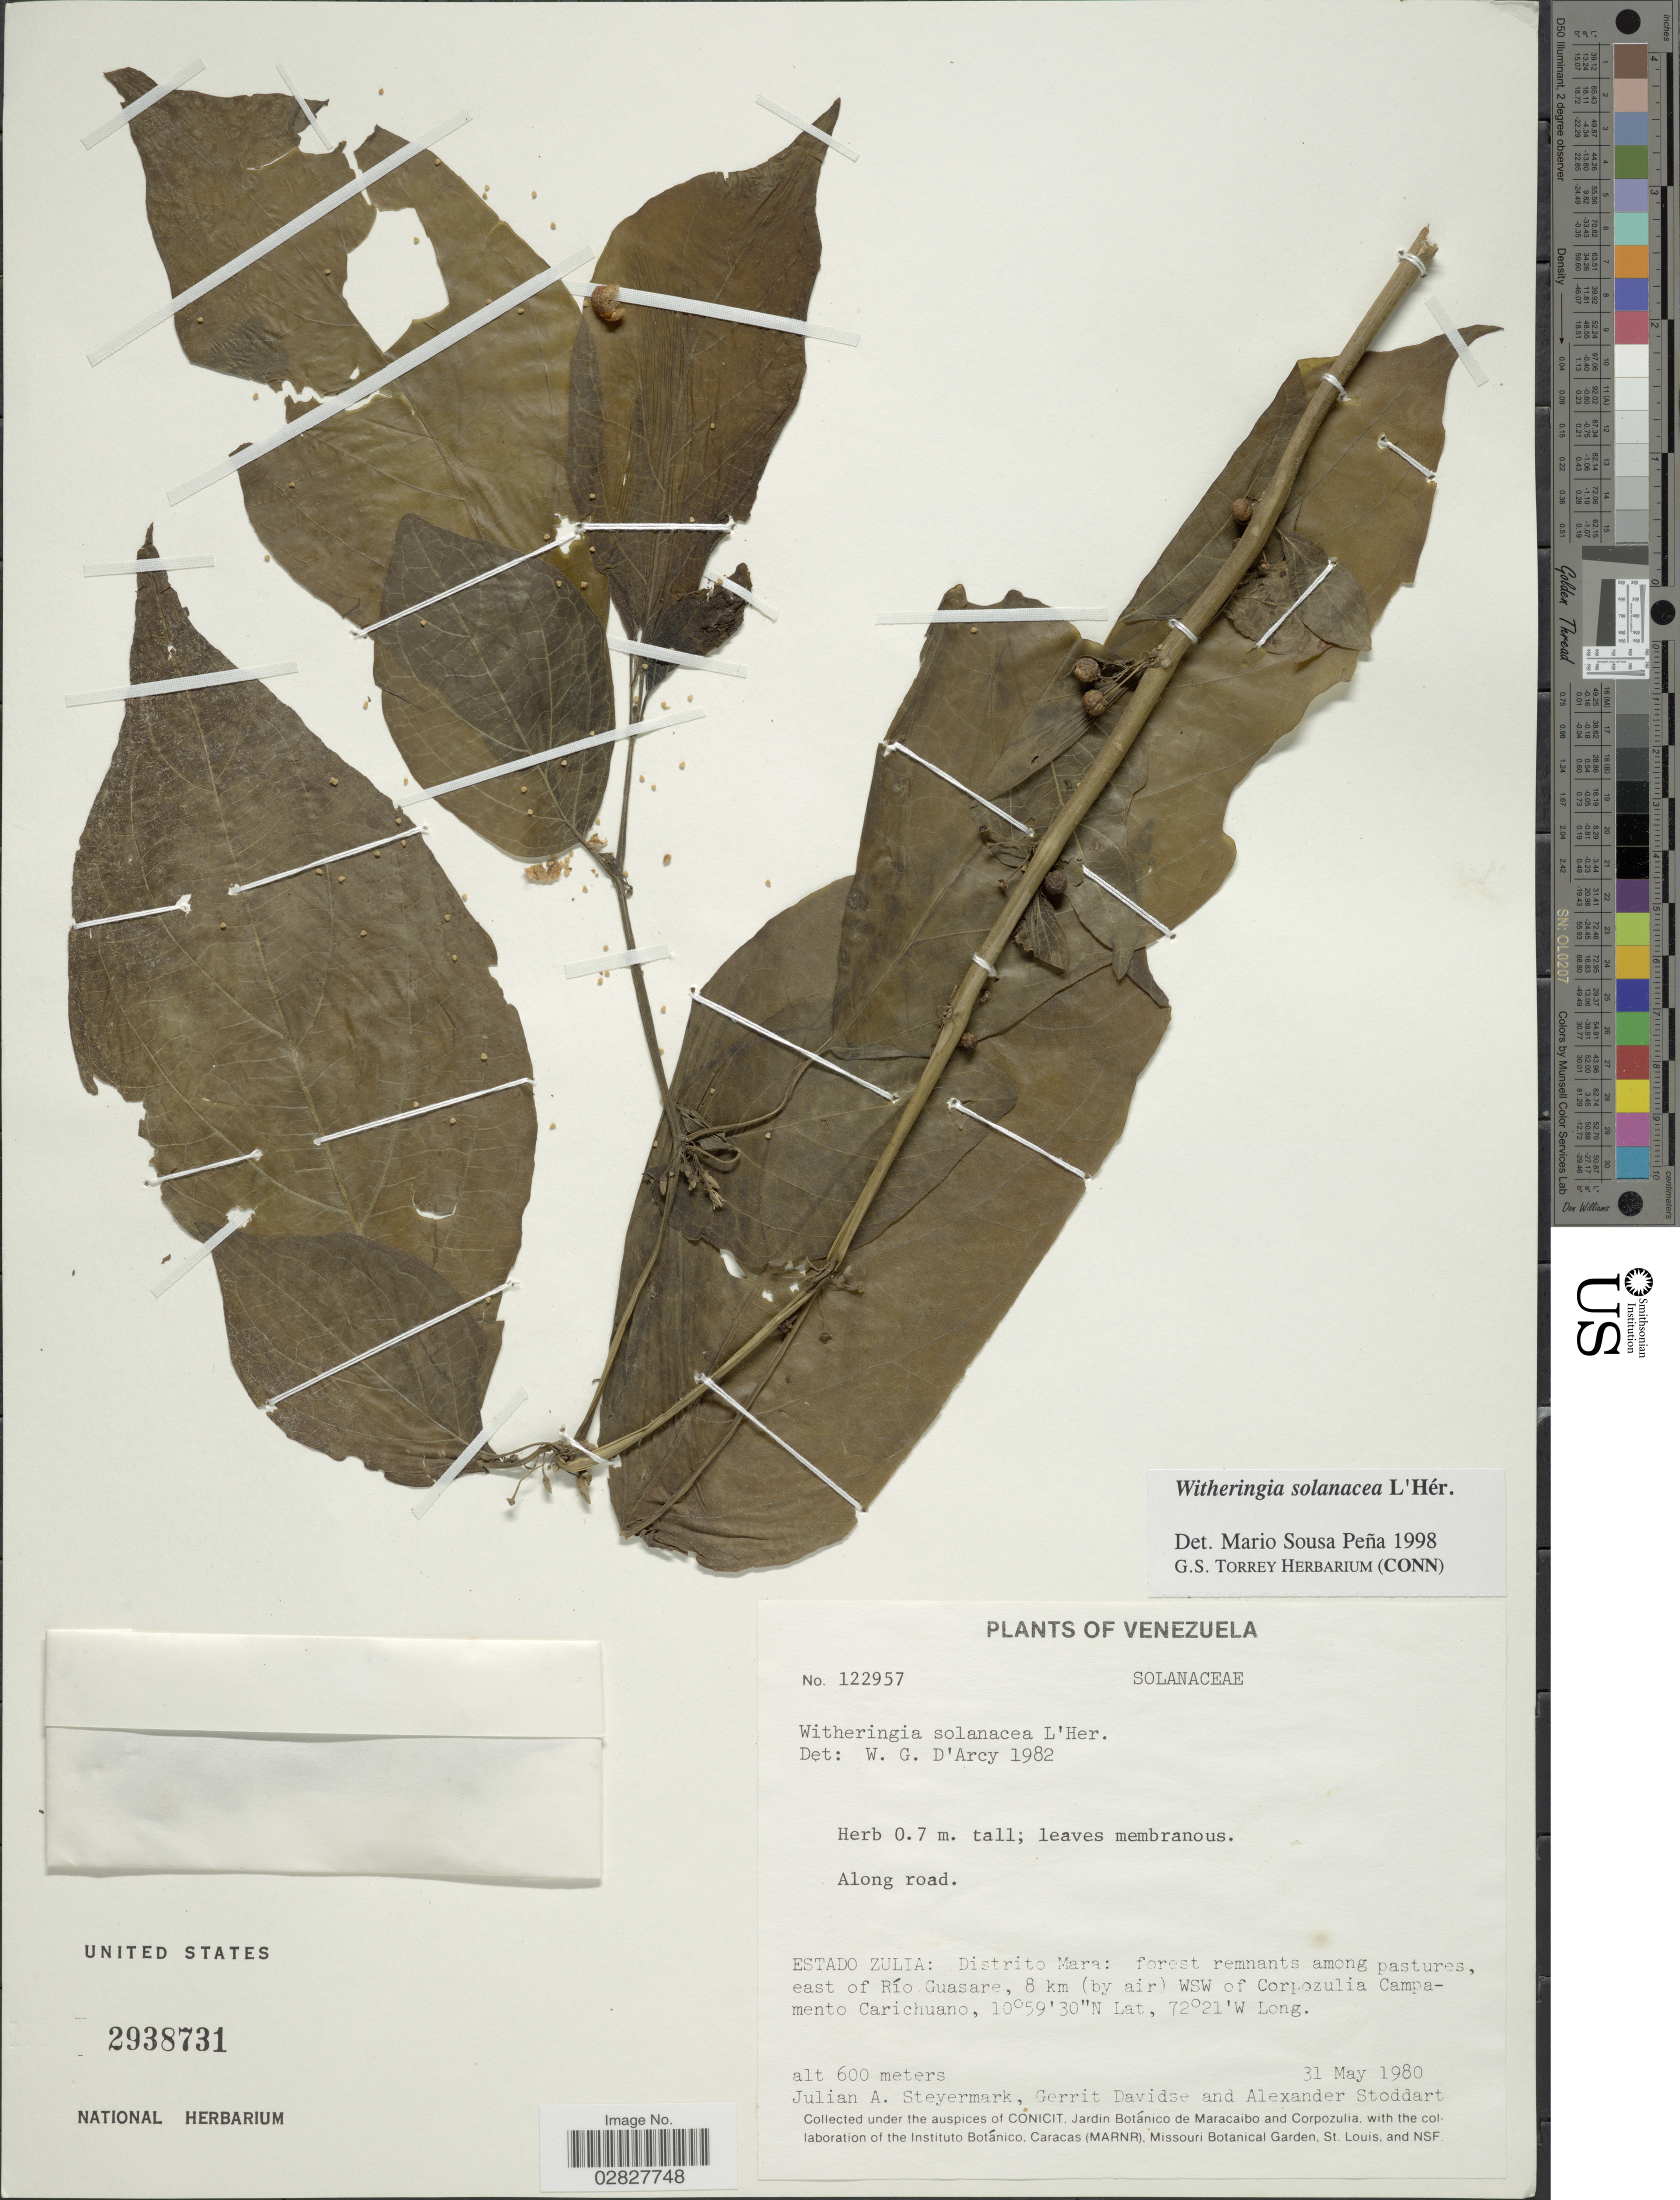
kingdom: Plantae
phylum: Tracheophyta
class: Magnoliopsida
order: Solanales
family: Solanaceae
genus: Witheringia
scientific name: Witheringia solanacea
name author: L'Hér.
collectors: J. Steyermark, G. Davidse & A. Stoddart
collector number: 122957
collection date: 1980-05-31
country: Venezuela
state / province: Zulia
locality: Distrito Mara: forest remnants among pastures, east of Río Guasare, 8 km (by air) WSW of Corpozulia Campamento Carichuano.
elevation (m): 600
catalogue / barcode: US 2938731